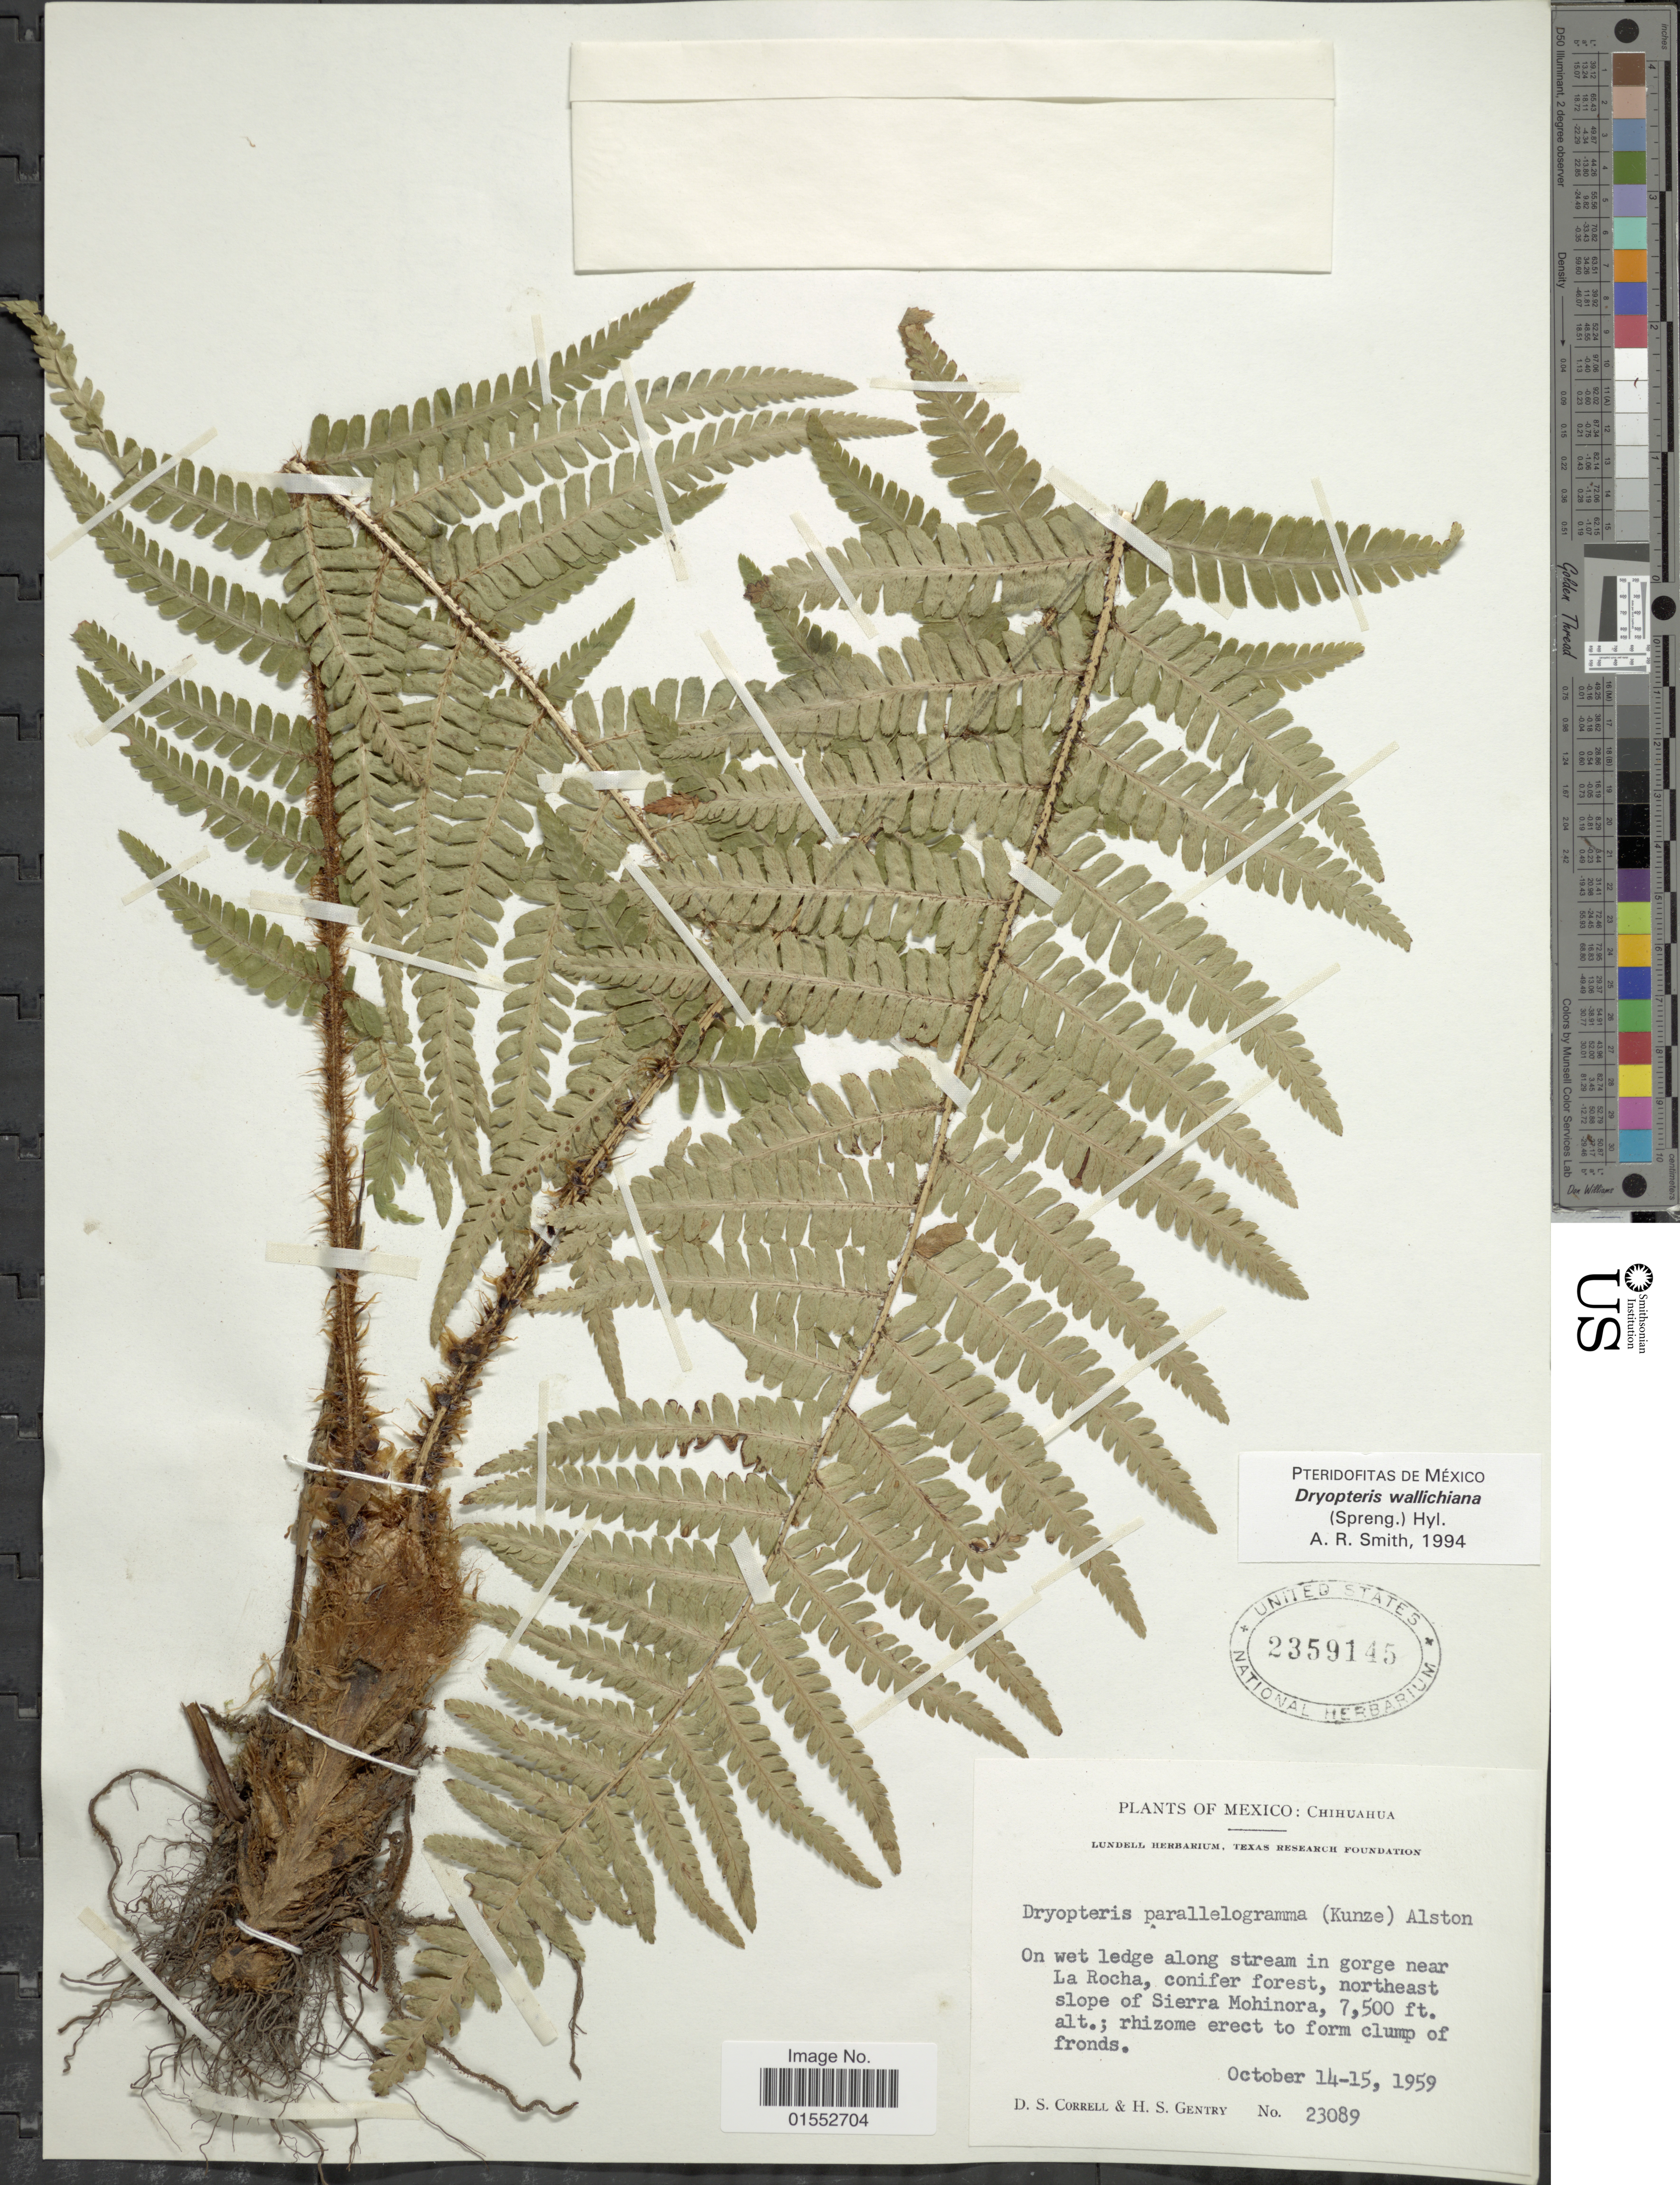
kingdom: Plantae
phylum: Tracheophyta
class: Polypodiopsida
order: Polypodiales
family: Dryopteridaceae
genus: Dryopteris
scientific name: Dryopteris wallichiana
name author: (Spreng.) Hyl.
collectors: D. S. Correll & H. S. Gentry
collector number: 23089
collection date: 1959-10-14/1959-10-15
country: Mexico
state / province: Chihuahua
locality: Near La Rocha, conifer forest, northeast slope of Sierra Mohinora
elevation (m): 2286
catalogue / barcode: US 2359145